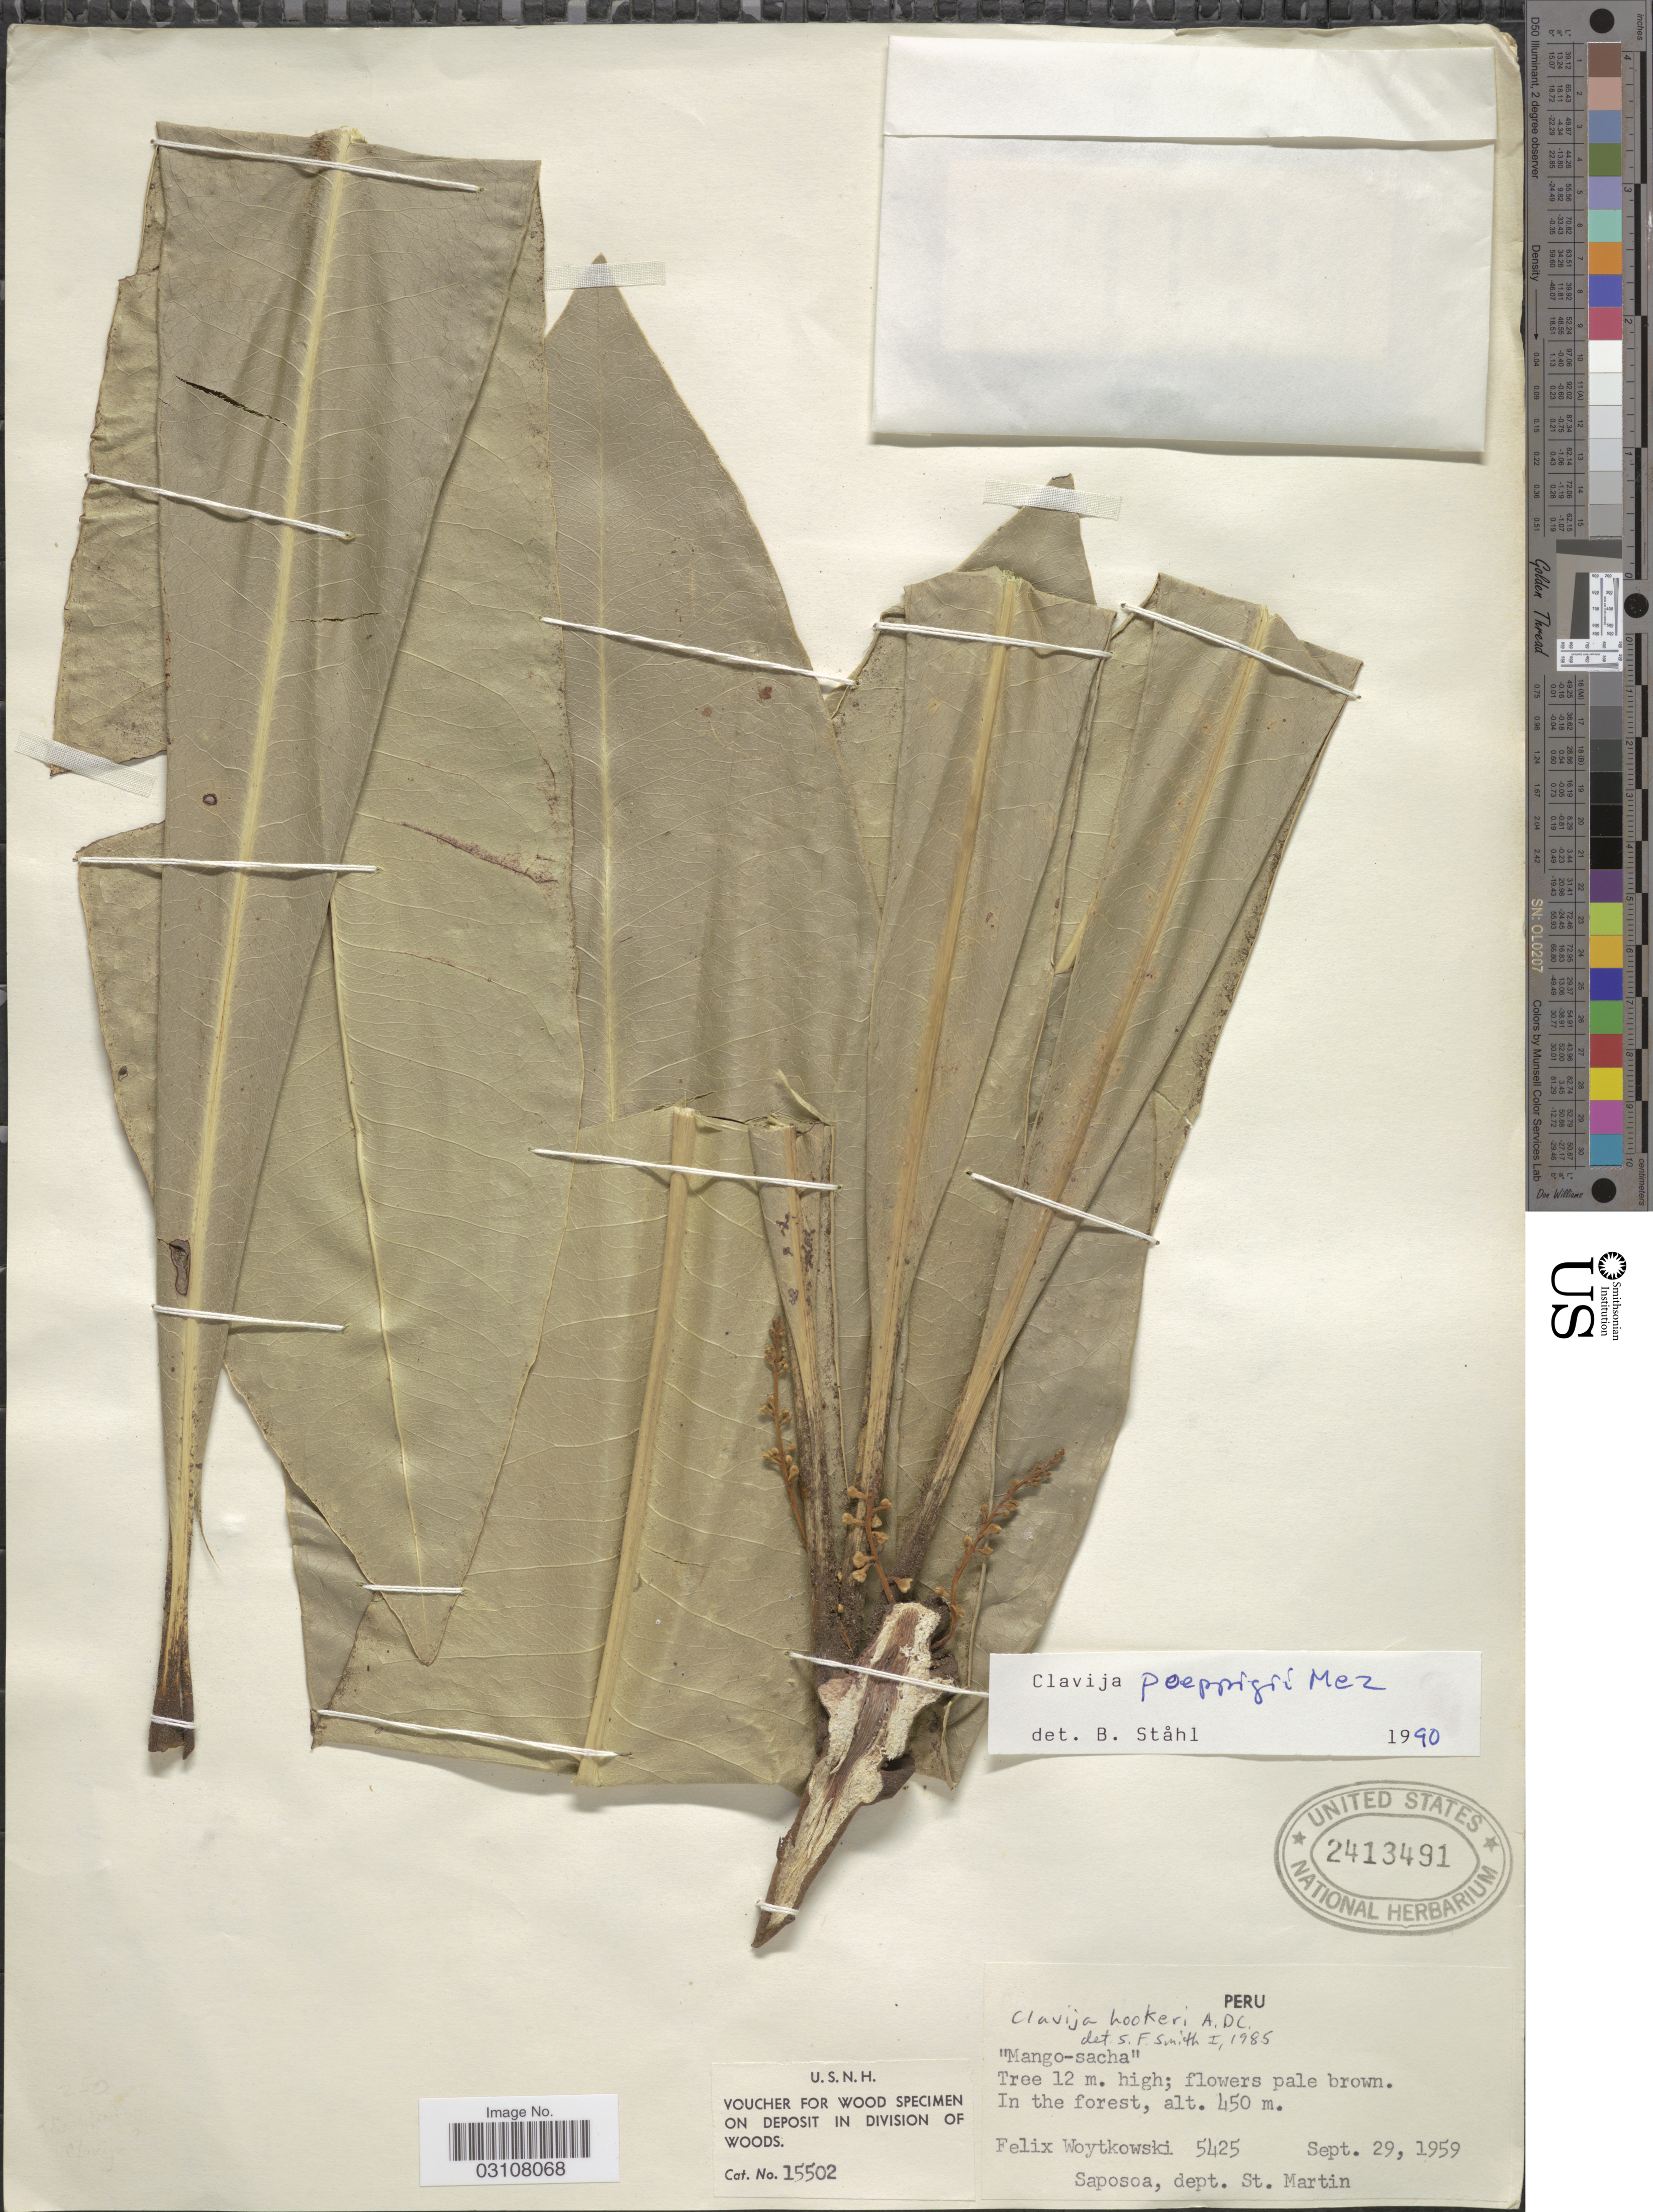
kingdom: Plantae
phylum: Tracheophyta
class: Magnoliopsida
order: Ericales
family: Primulaceae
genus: Clavija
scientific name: Clavija poeppigii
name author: Mez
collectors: F. Woytkowski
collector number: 5425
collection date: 1959-09-29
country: Peru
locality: Saposoa, dept. St. Martin.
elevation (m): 450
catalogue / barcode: US 2413491